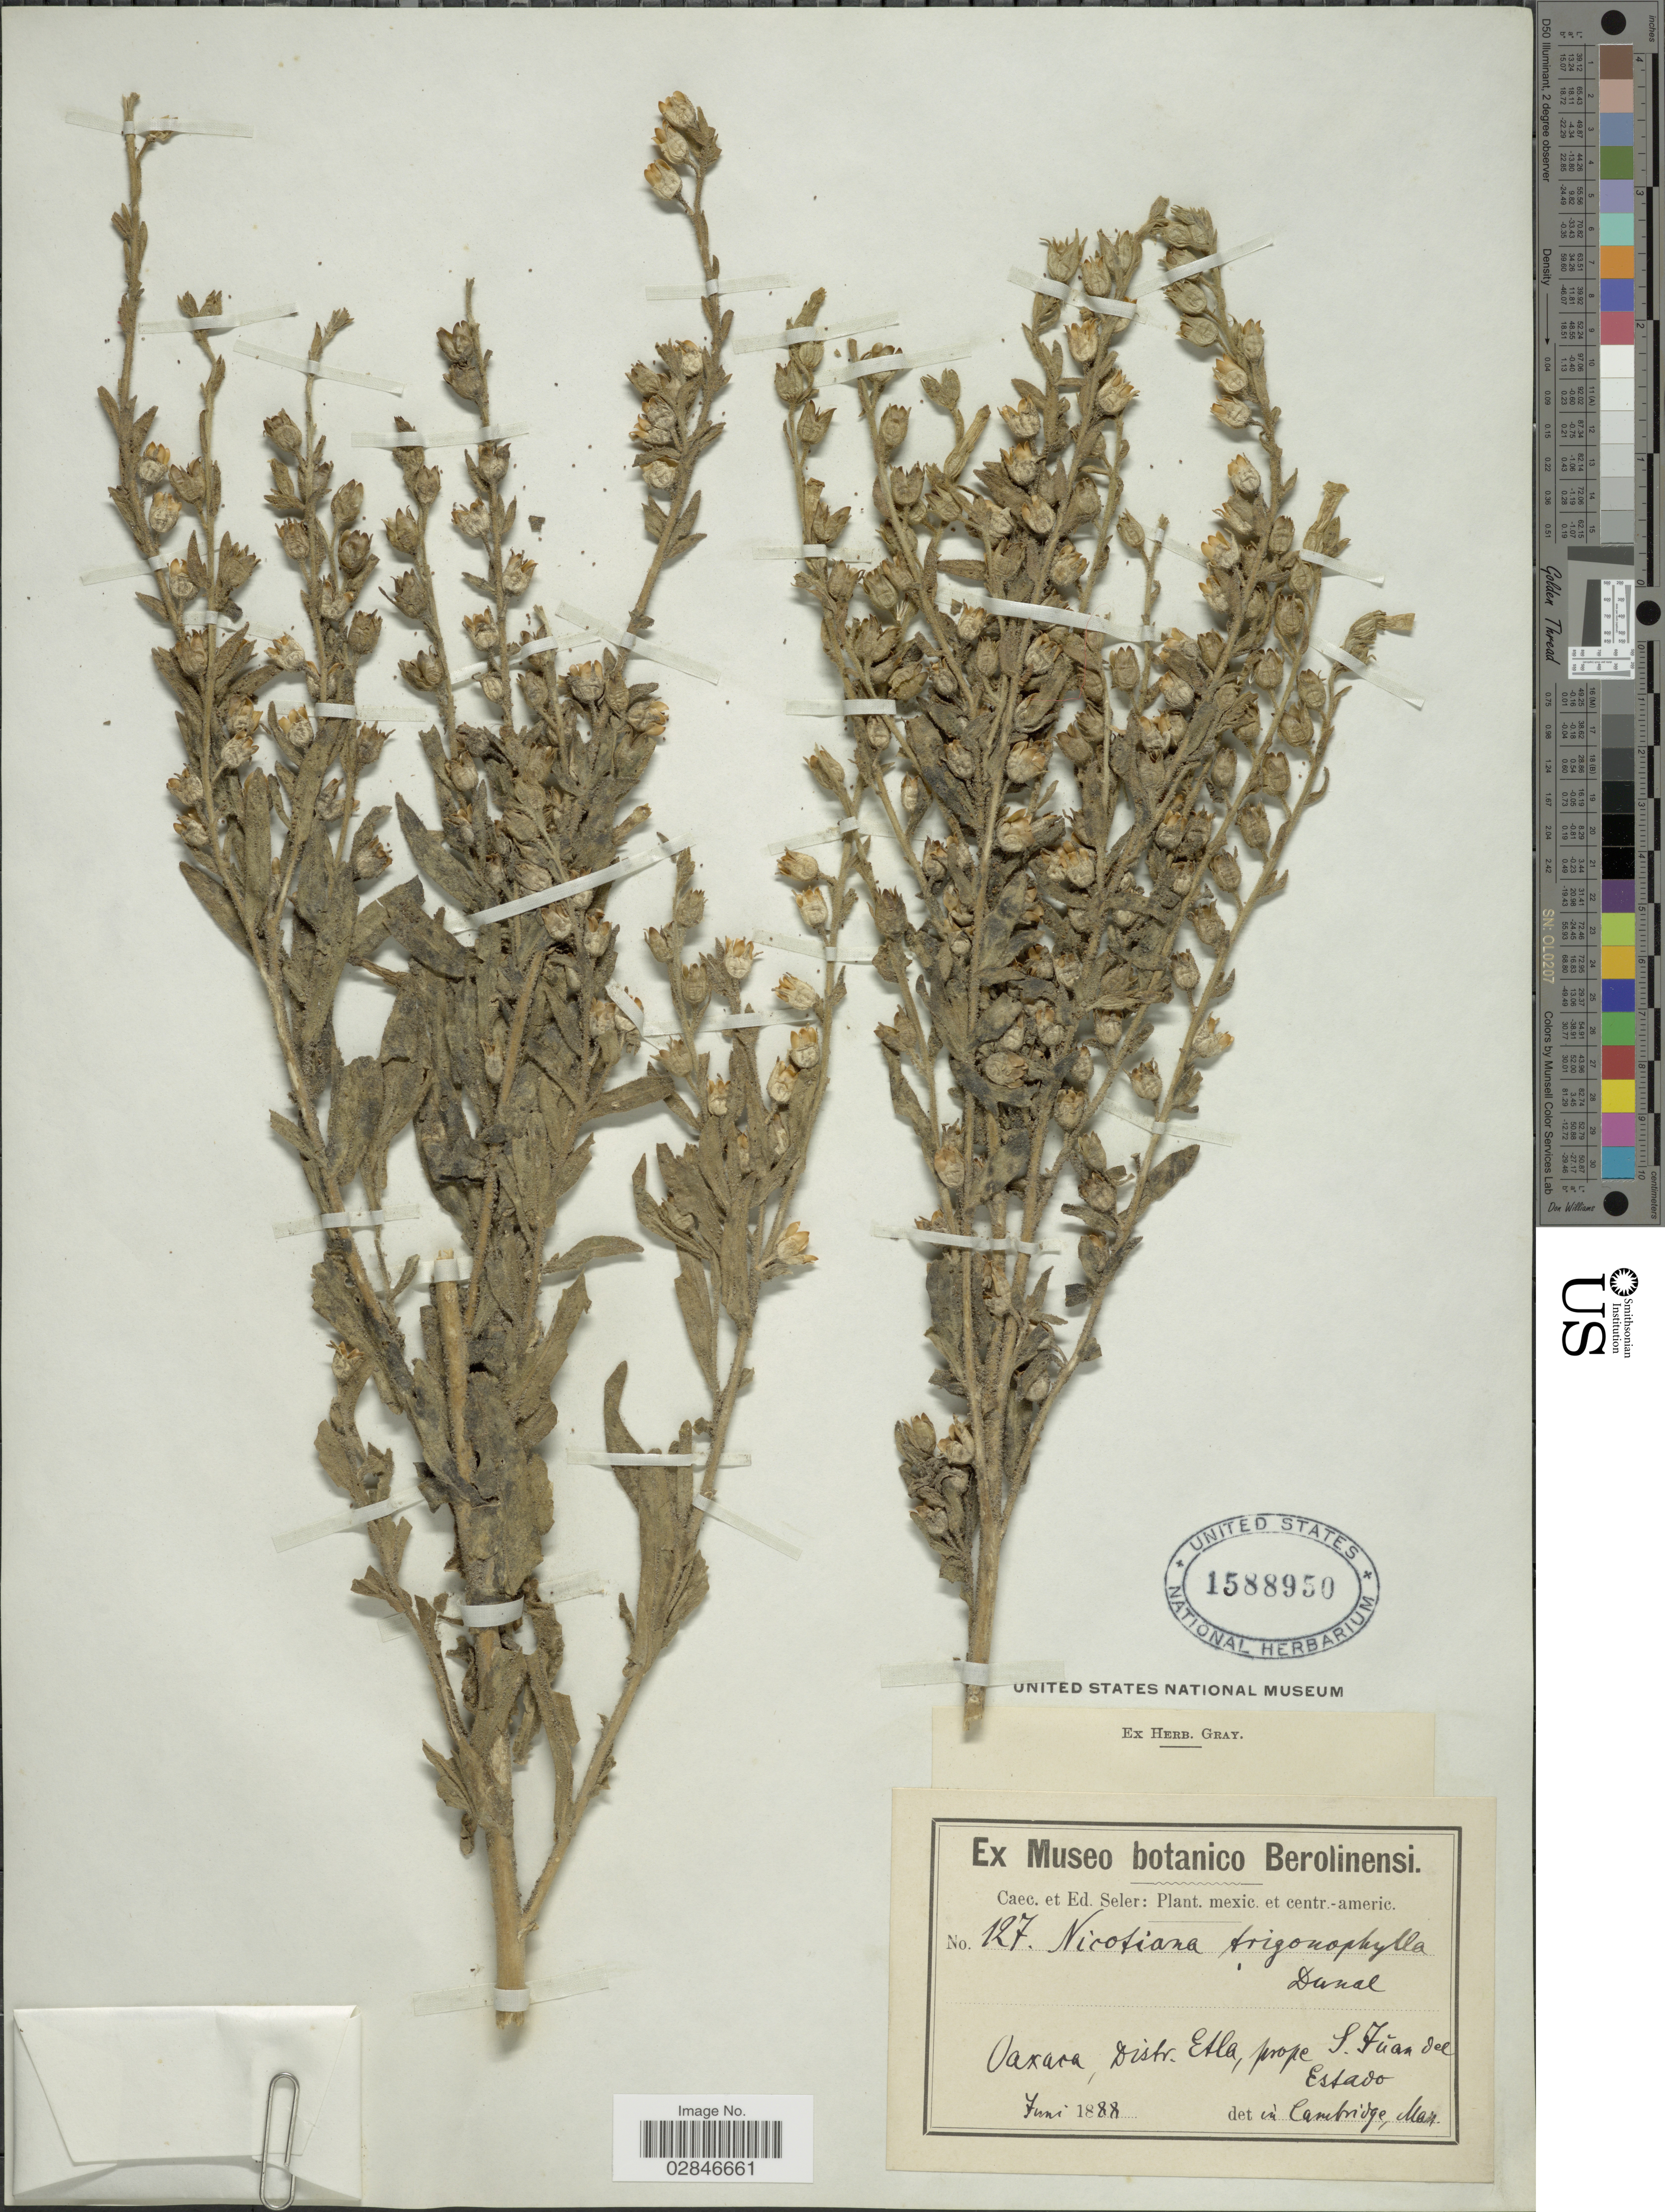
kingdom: Plantae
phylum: Tracheophyta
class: Magnoliopsida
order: Solanales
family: Solanaceae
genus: Nicotiana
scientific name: Nicotiana trigonophylla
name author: Dunal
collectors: ex Caec. et Ed Seler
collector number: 127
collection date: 1888-06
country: Mexico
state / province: Oaxaca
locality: Distr. Etla, prope S. Juán del Estado.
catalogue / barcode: US 1588950